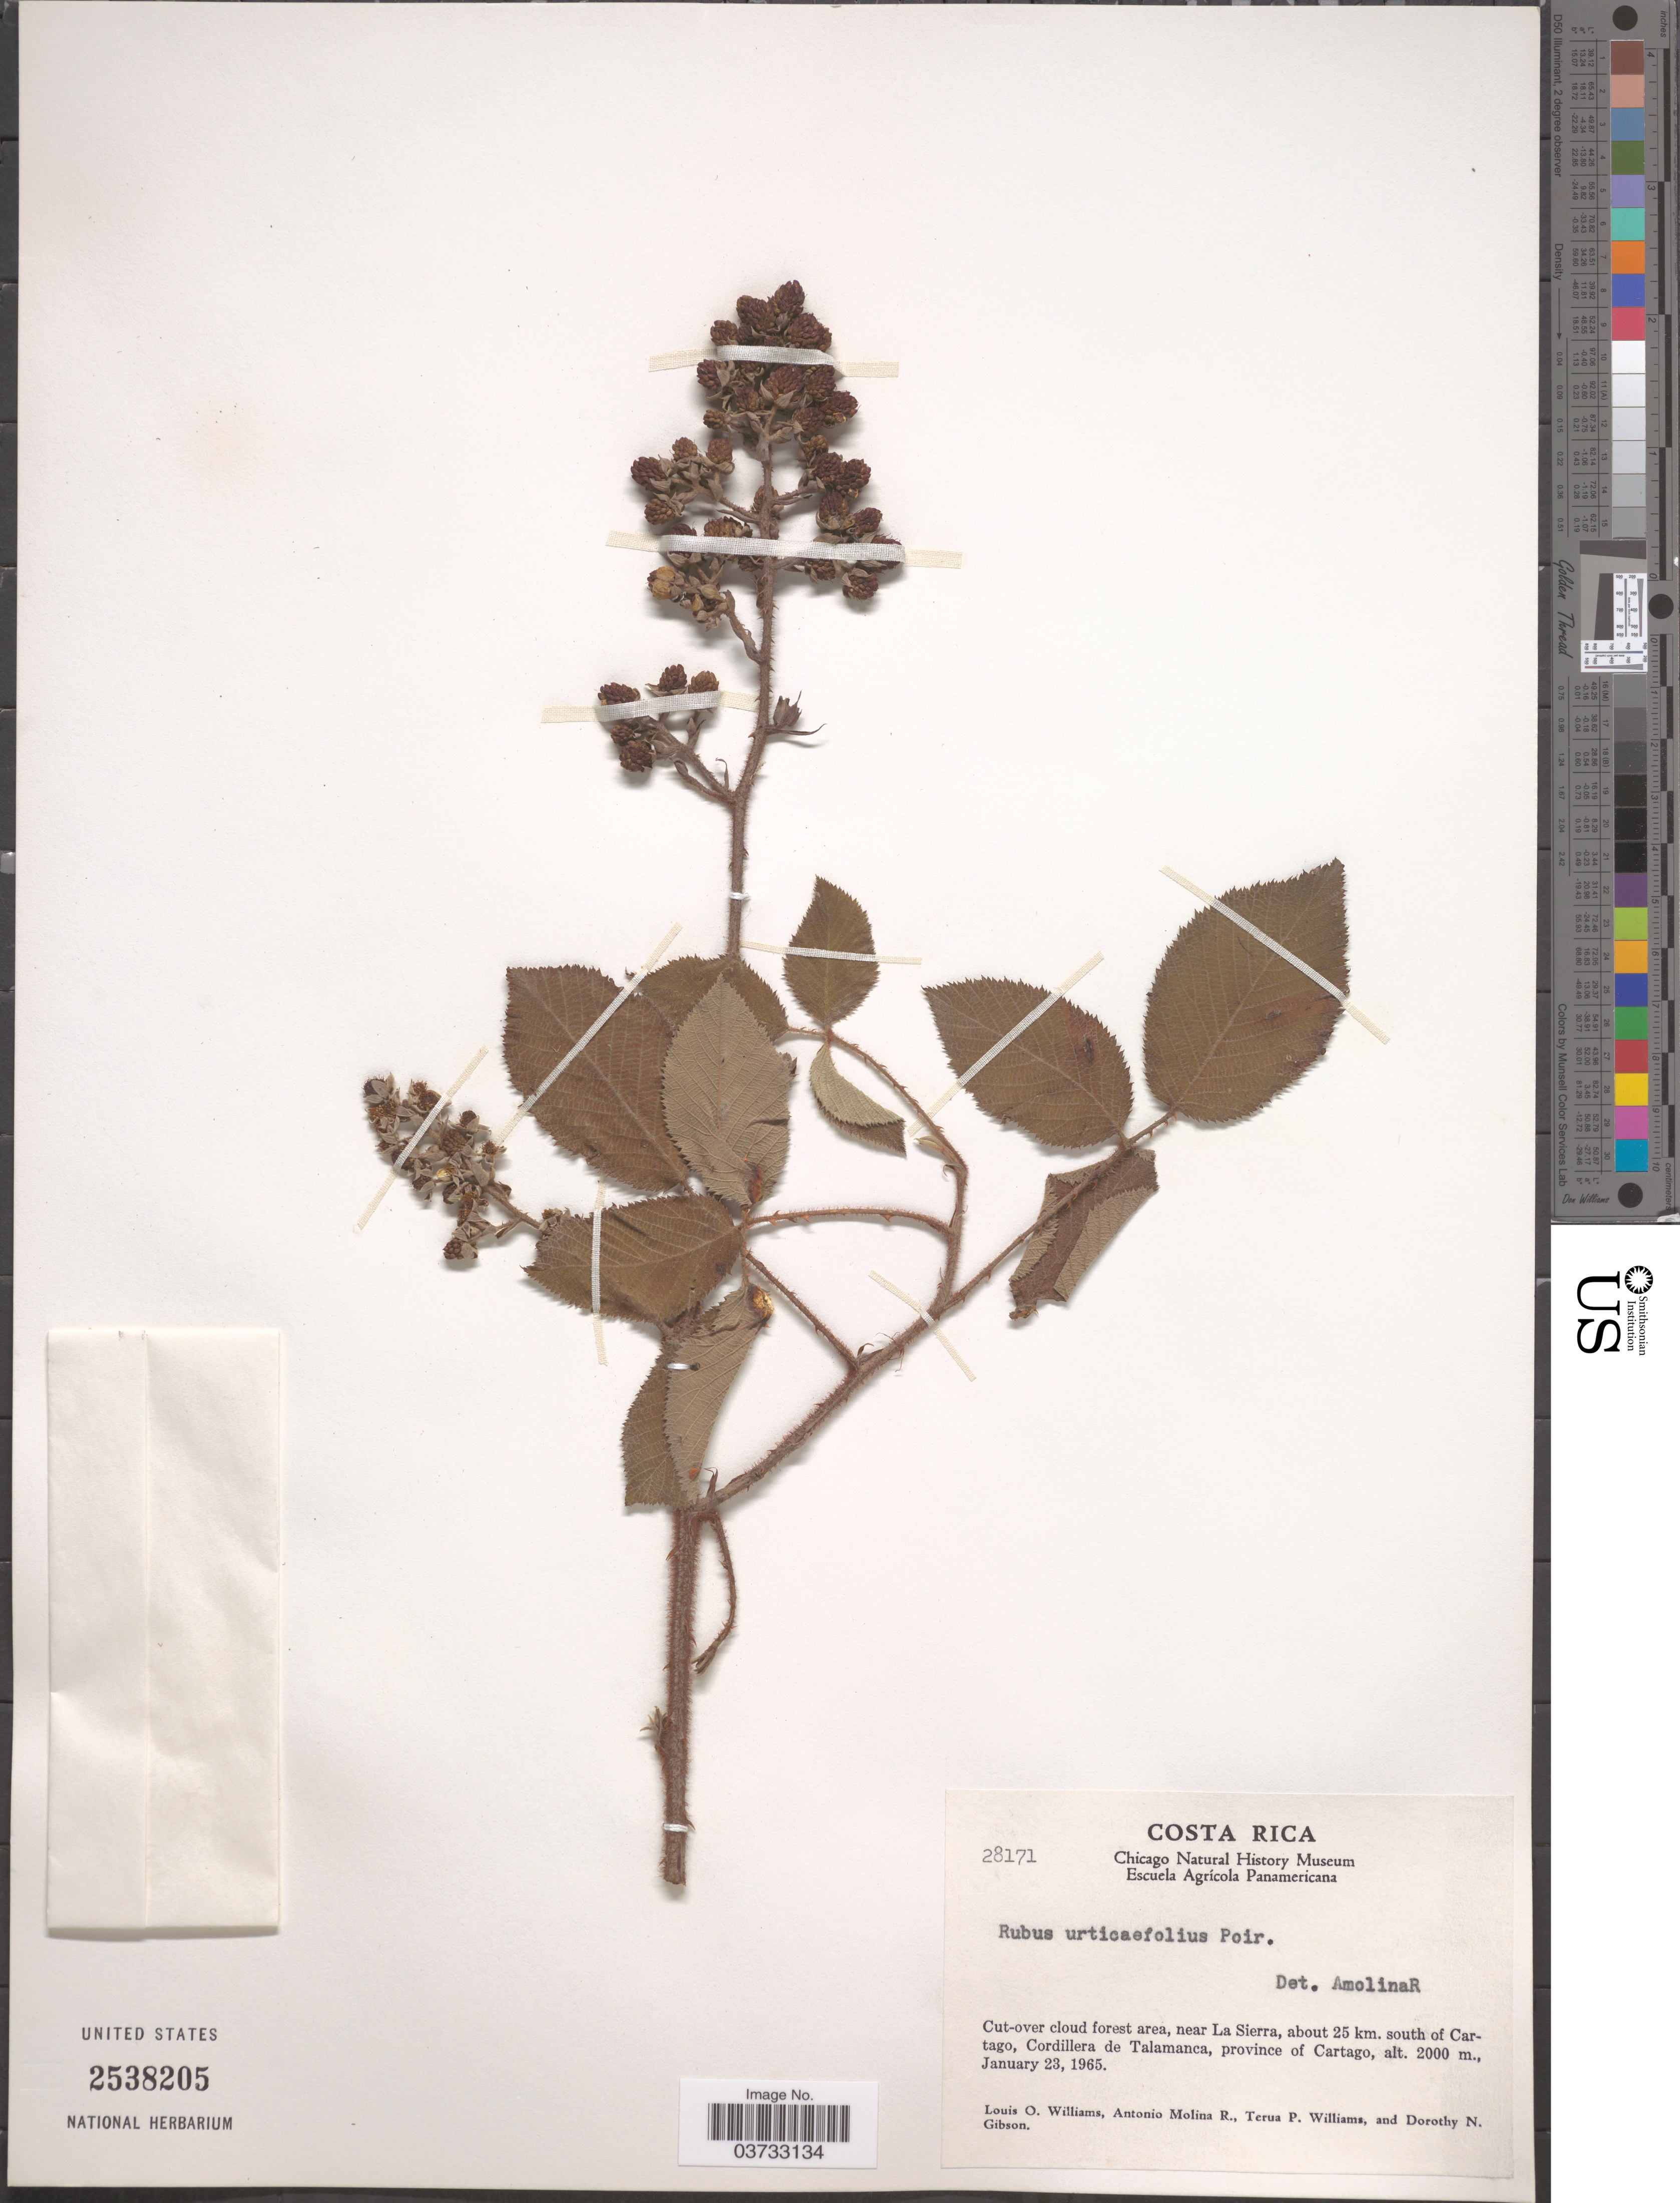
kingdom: Plantae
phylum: Tracheophyta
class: Magnoliopsida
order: Rosales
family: Rosaceae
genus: Rubus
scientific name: Rubus urticifolius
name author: Poir.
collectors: L. O. Williams, A. Molina R., T. Williams & D. N. Gibson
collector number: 28171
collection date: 1965-01-23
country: Costa Rica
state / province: Cartago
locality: Forest area, near La Sierra, about 25 km. south of Cartago, Cordillera de Talamanca.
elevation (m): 2000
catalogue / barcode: US 2538205